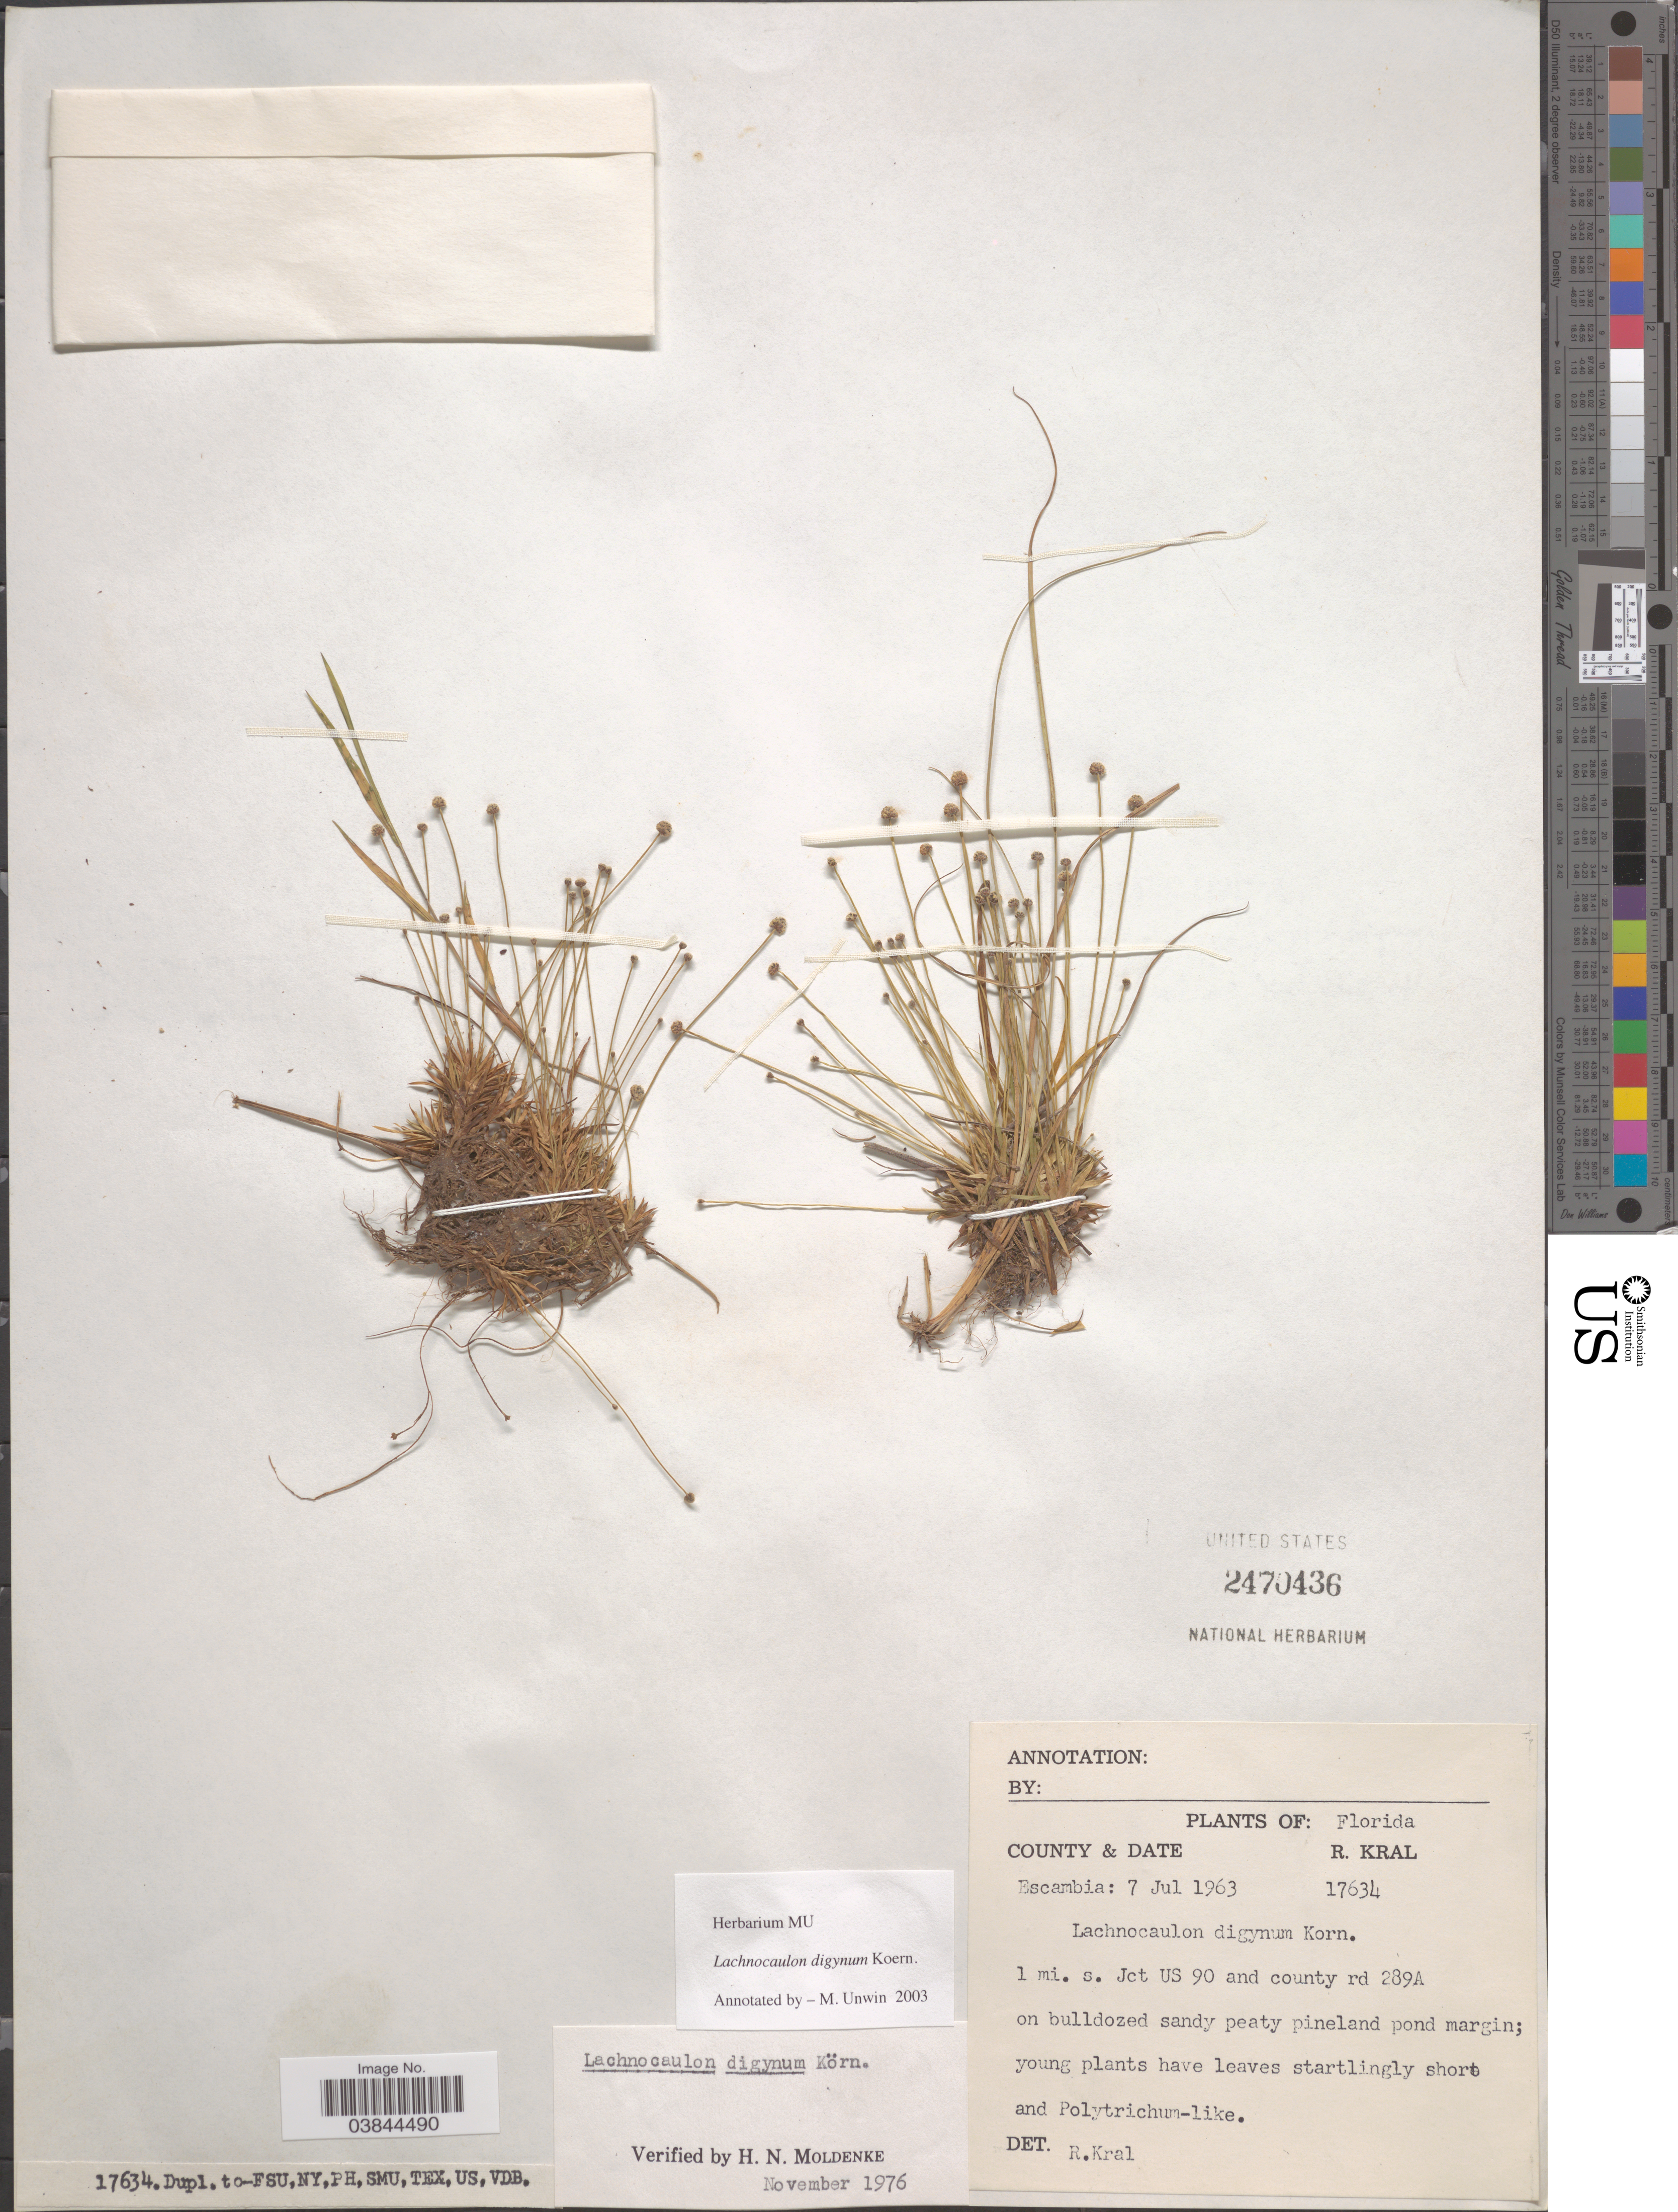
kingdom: Plantae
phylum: Tracheophyta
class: Liliopsida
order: Poales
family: Eriocaulaceae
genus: Lachnocaulon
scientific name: Lachnocaulon digynum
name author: Körn.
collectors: R. Kral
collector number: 17634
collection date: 1963-07-07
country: United States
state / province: Florida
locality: County Escambia. 1 mi. s. Jct US 90 and county rd 289A.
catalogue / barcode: US 2470436